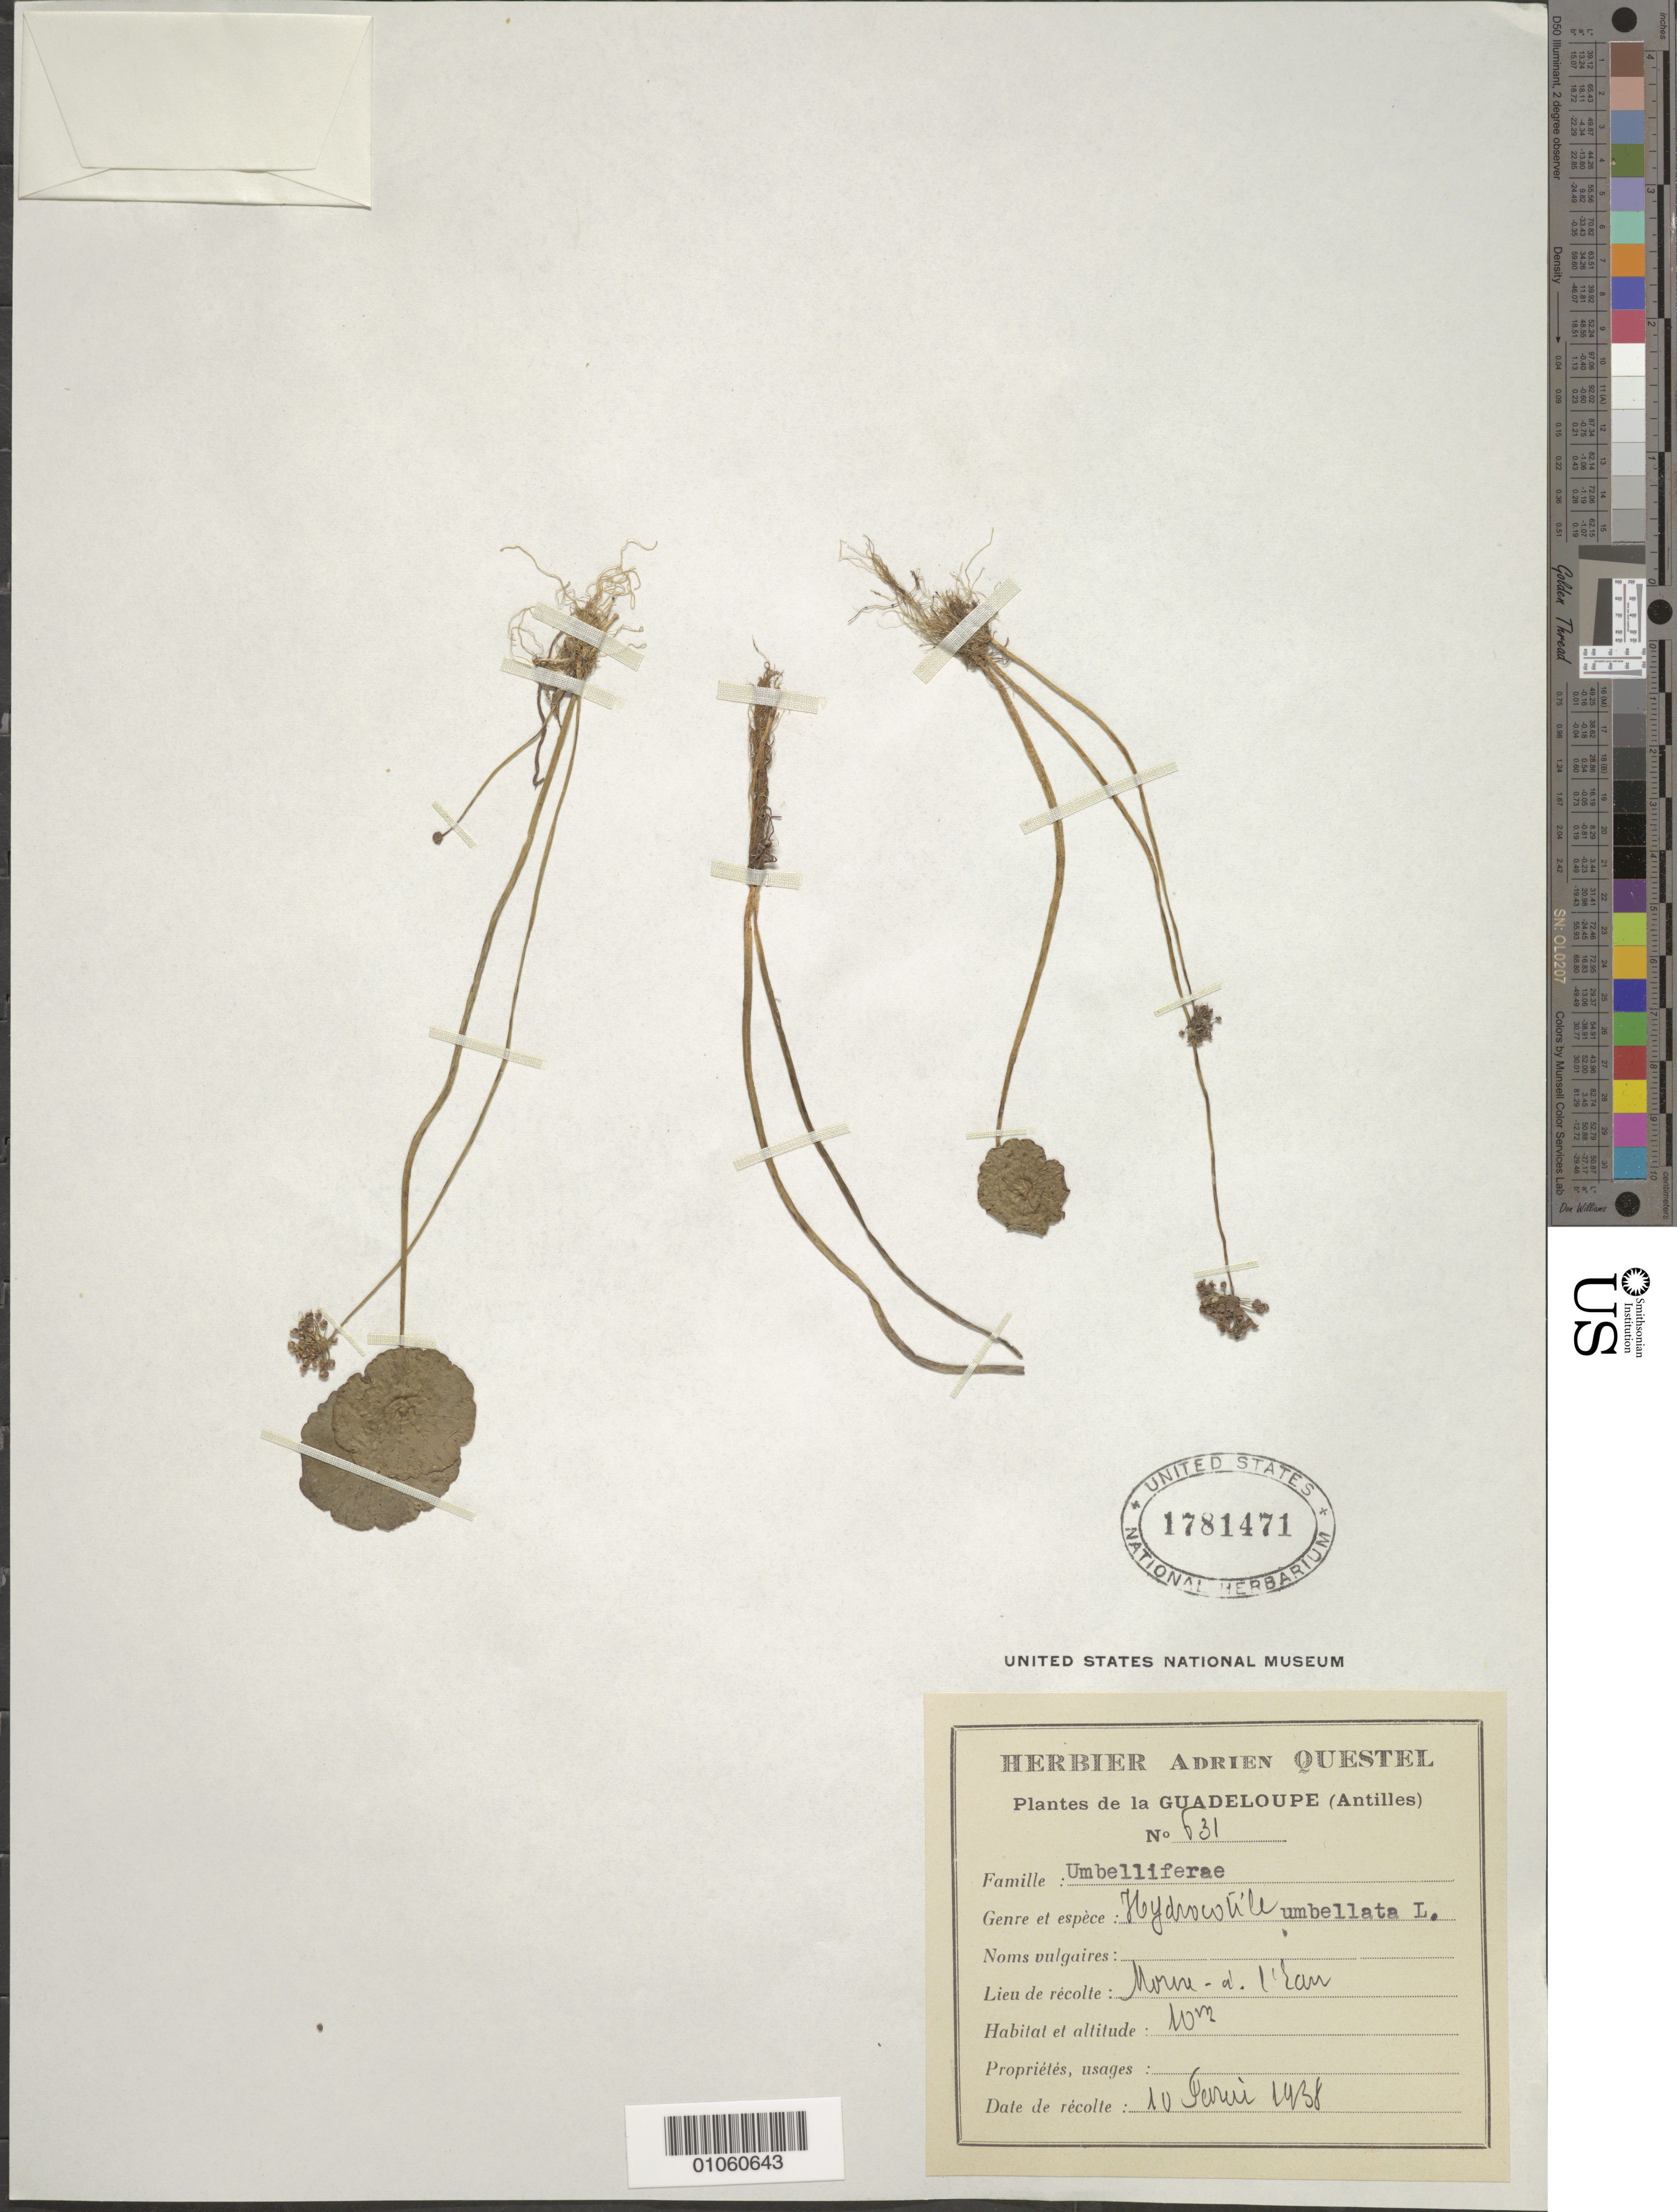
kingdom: Plantae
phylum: Tracheophyta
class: Magnoliopsida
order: Apiales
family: Araliaceae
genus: Hydrocotyle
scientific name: Hydrocotyle umbellata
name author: L.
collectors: A. Questel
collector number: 631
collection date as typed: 10 Feb 1938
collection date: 1938-02-10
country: Guadeloupe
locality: Morne-à-l'Eau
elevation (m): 10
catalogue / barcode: US 1781471